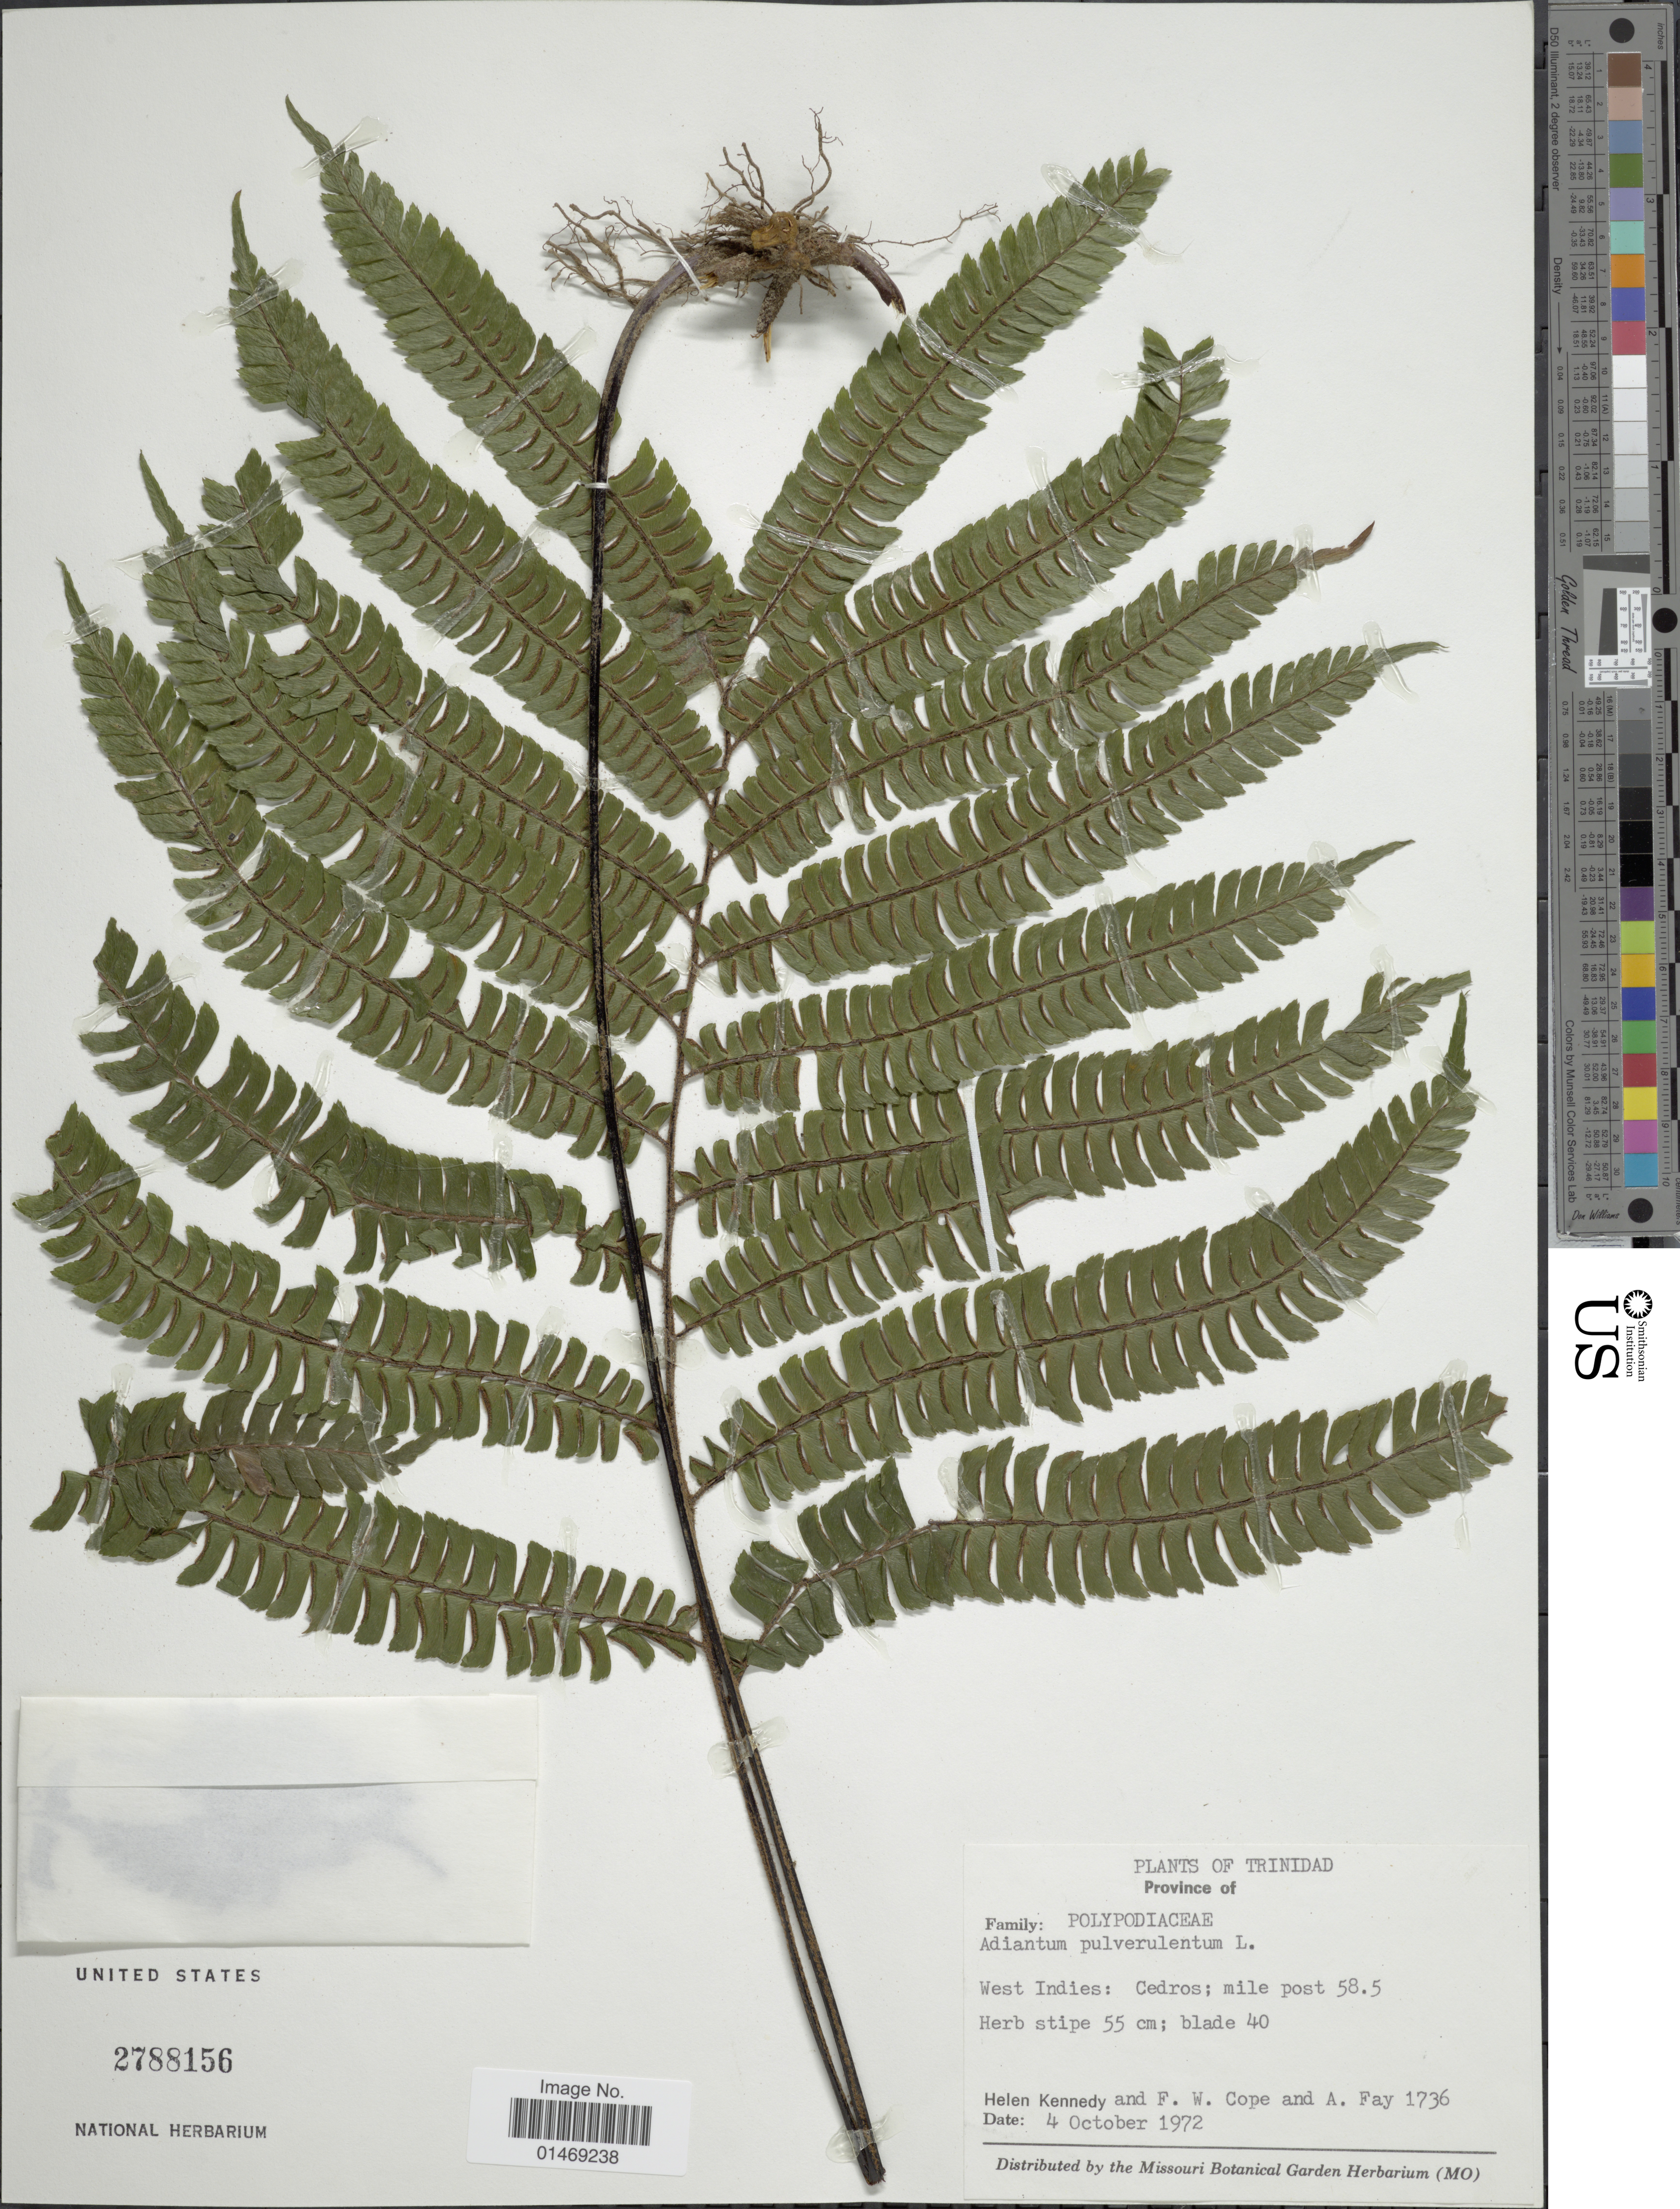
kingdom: Plantae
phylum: Tracheophyta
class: Polypodiopsida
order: Polypodiales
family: Pteridaceae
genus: Adiantum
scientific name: Adiantum pulverulentum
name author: L.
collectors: H. Kennedy, F. Cope & A. Fay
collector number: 1736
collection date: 1972-10-04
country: Trinidad and Tobago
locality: Trinidad, West Indies: Cedros; mile post 58.5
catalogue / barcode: US 2788156